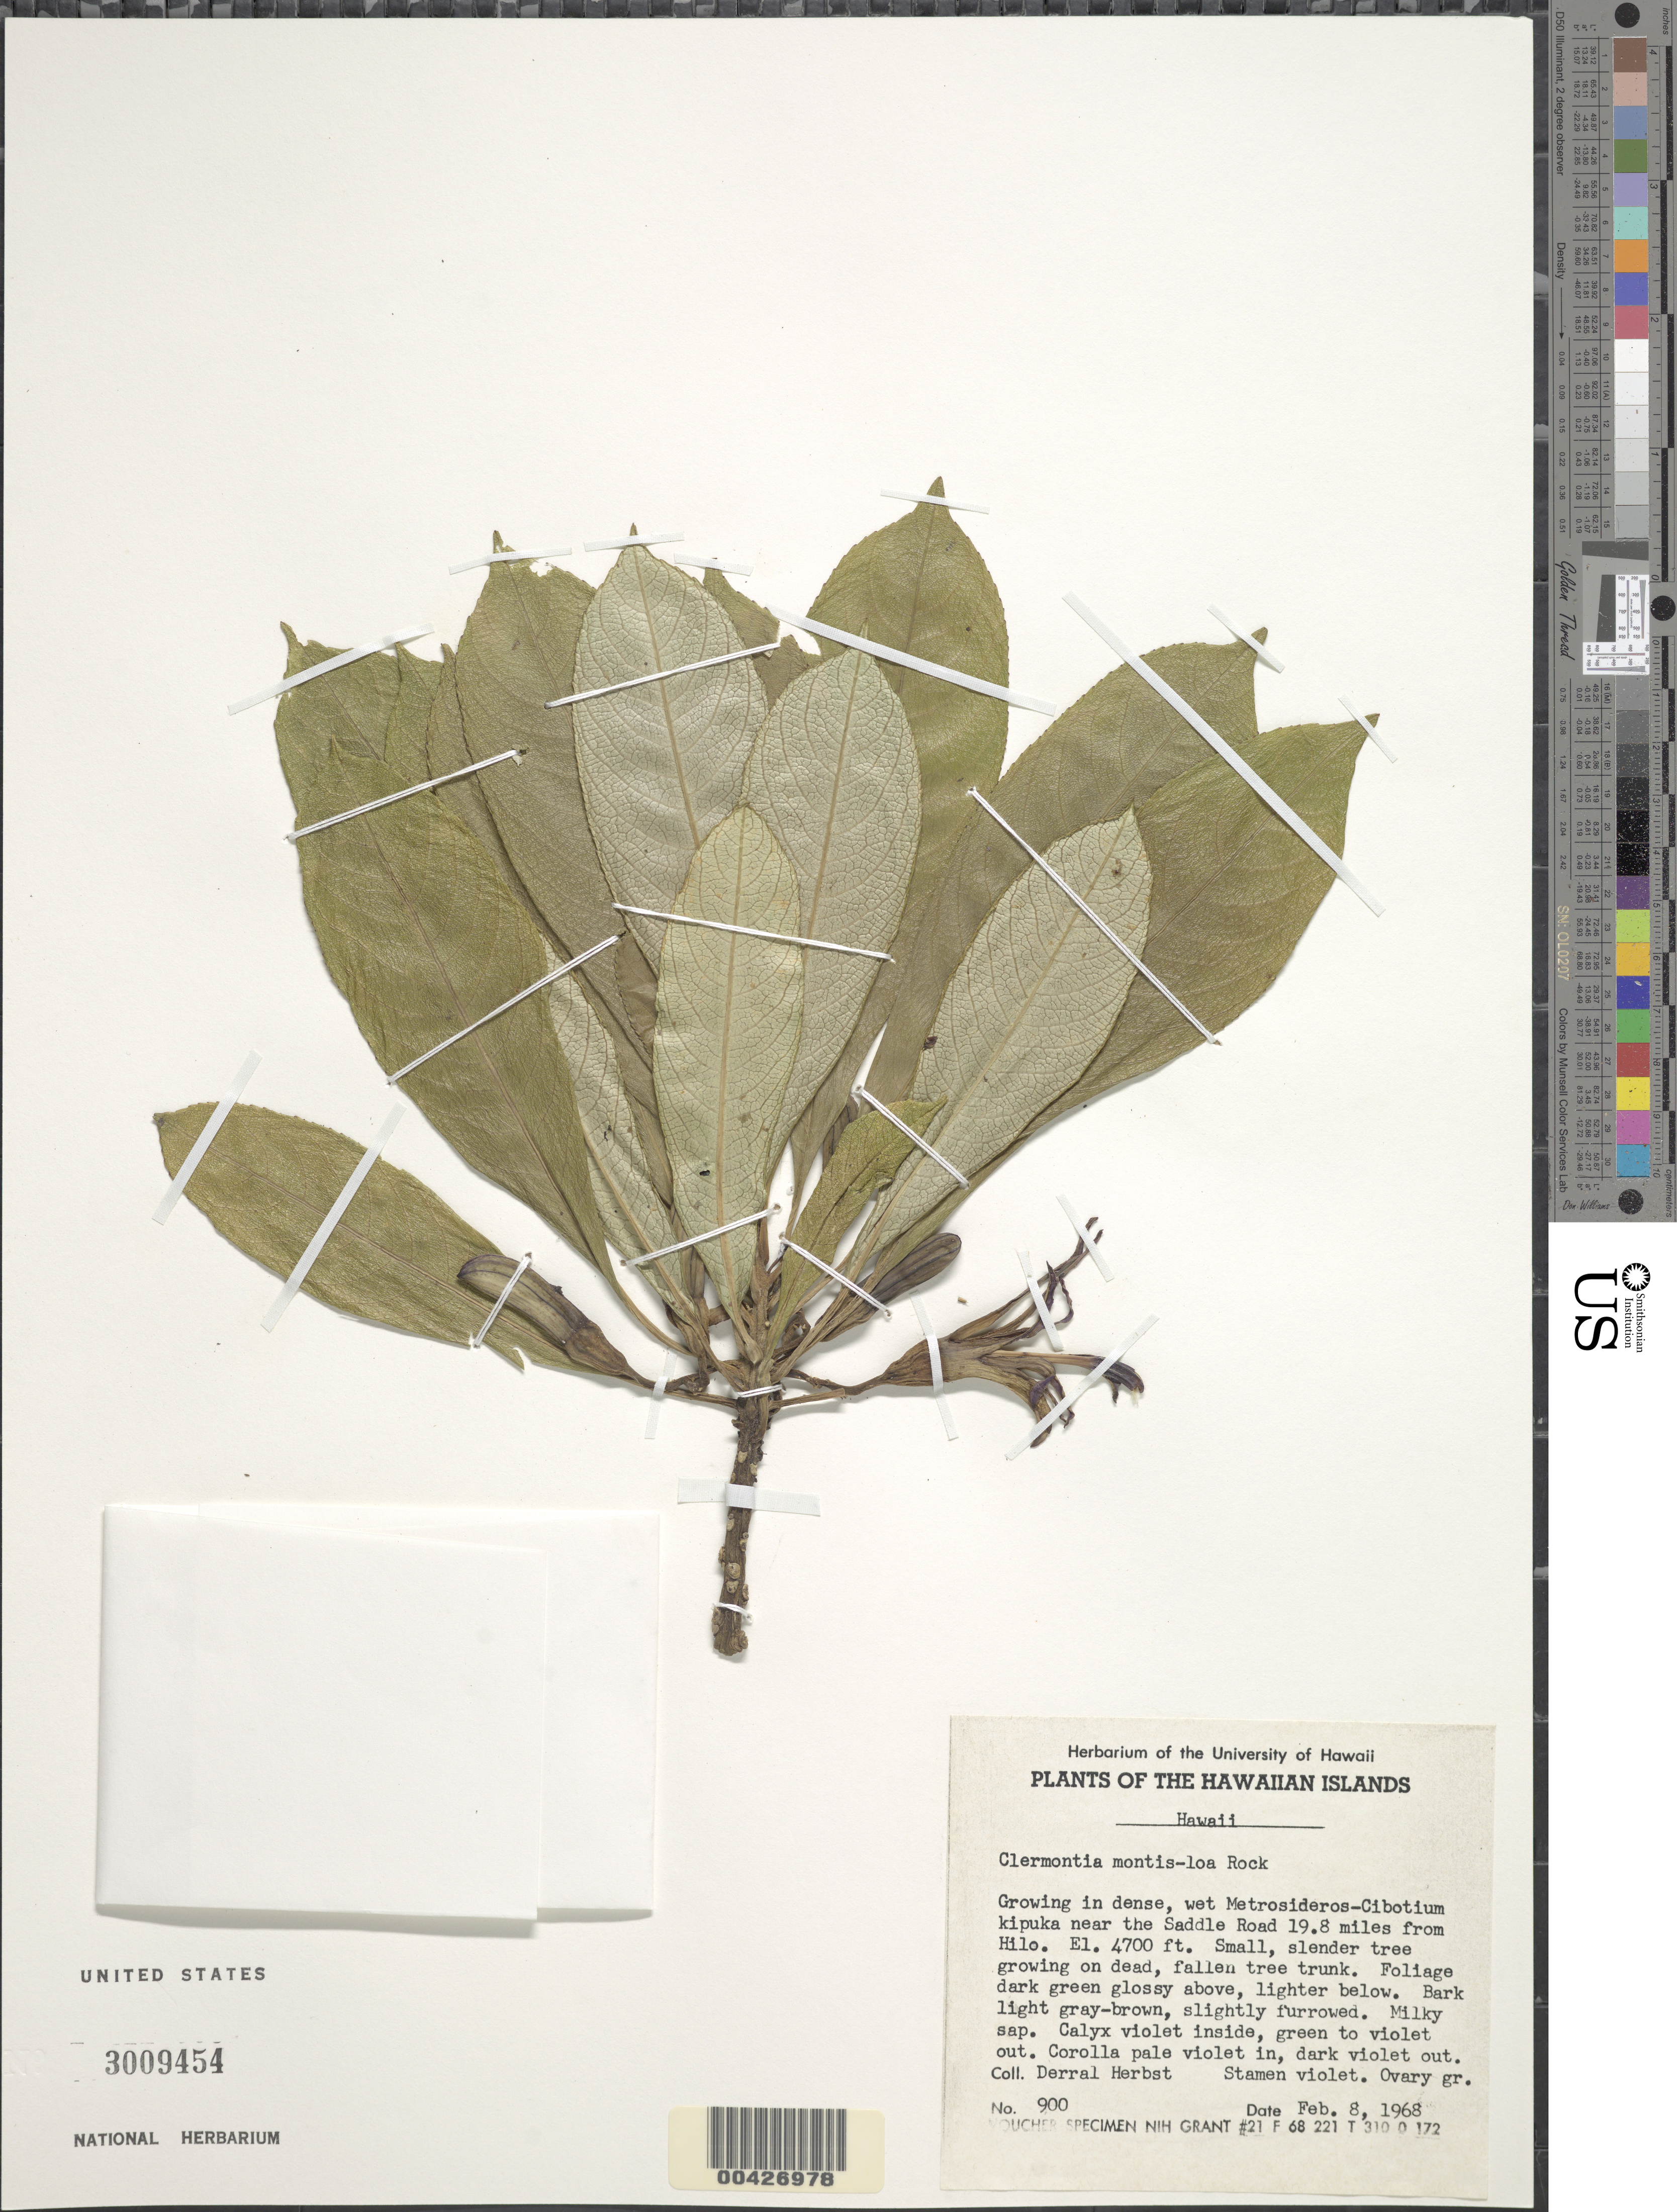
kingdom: Plantae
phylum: Tracheophyta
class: Magnoliopsida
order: Asterales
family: Campanulaceae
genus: Clermontia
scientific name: Clermontia montis-loa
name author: Rock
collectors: D. R. Herbst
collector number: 900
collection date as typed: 8 Feb 1968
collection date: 1968-02-08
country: United States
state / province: Hawaii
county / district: Hawaii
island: Hawaii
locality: near the Saddle Road 19.8 miles from Hilo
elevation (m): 1433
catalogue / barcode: US 3009454